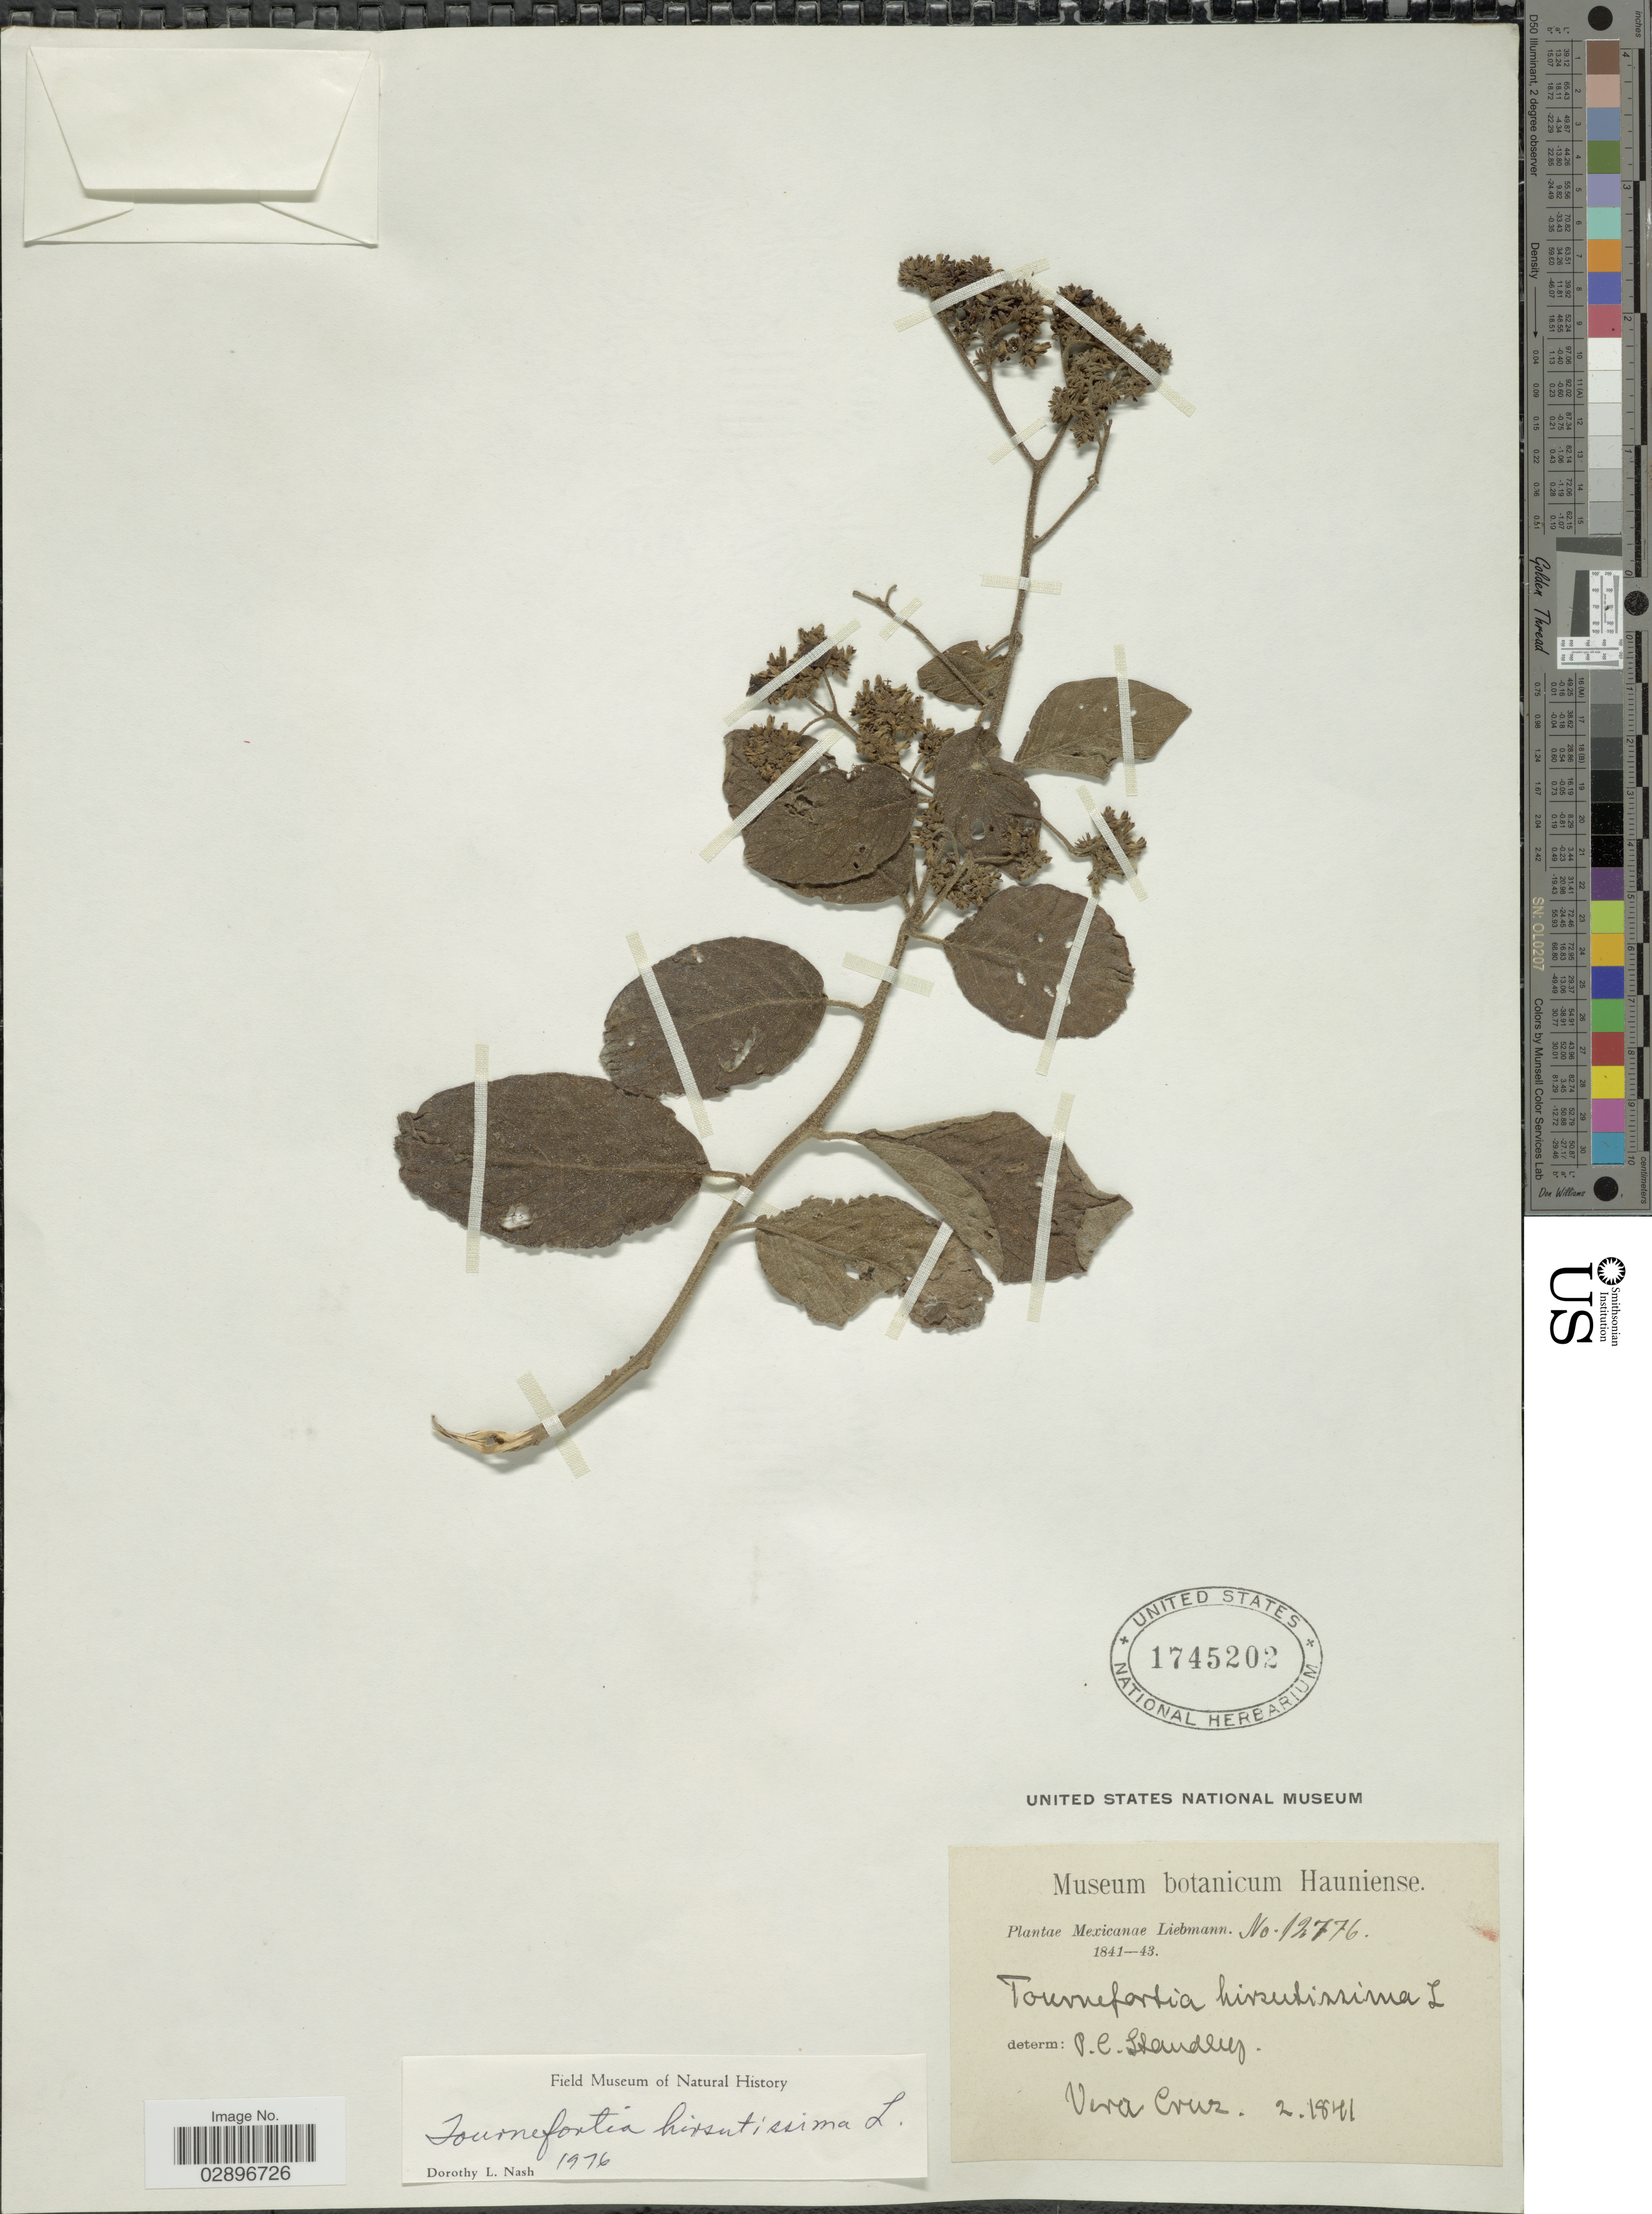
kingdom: Plantae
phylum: Tracheophyta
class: Magnoliopsida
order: Boraginales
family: Heliotropiaceae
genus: Tournefortia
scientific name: Tournefortia hirsutissima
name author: L.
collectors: Liebmann, --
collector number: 12776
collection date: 1841-02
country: Mexico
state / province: Veracruz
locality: Vera Cruz.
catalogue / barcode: US 1745202